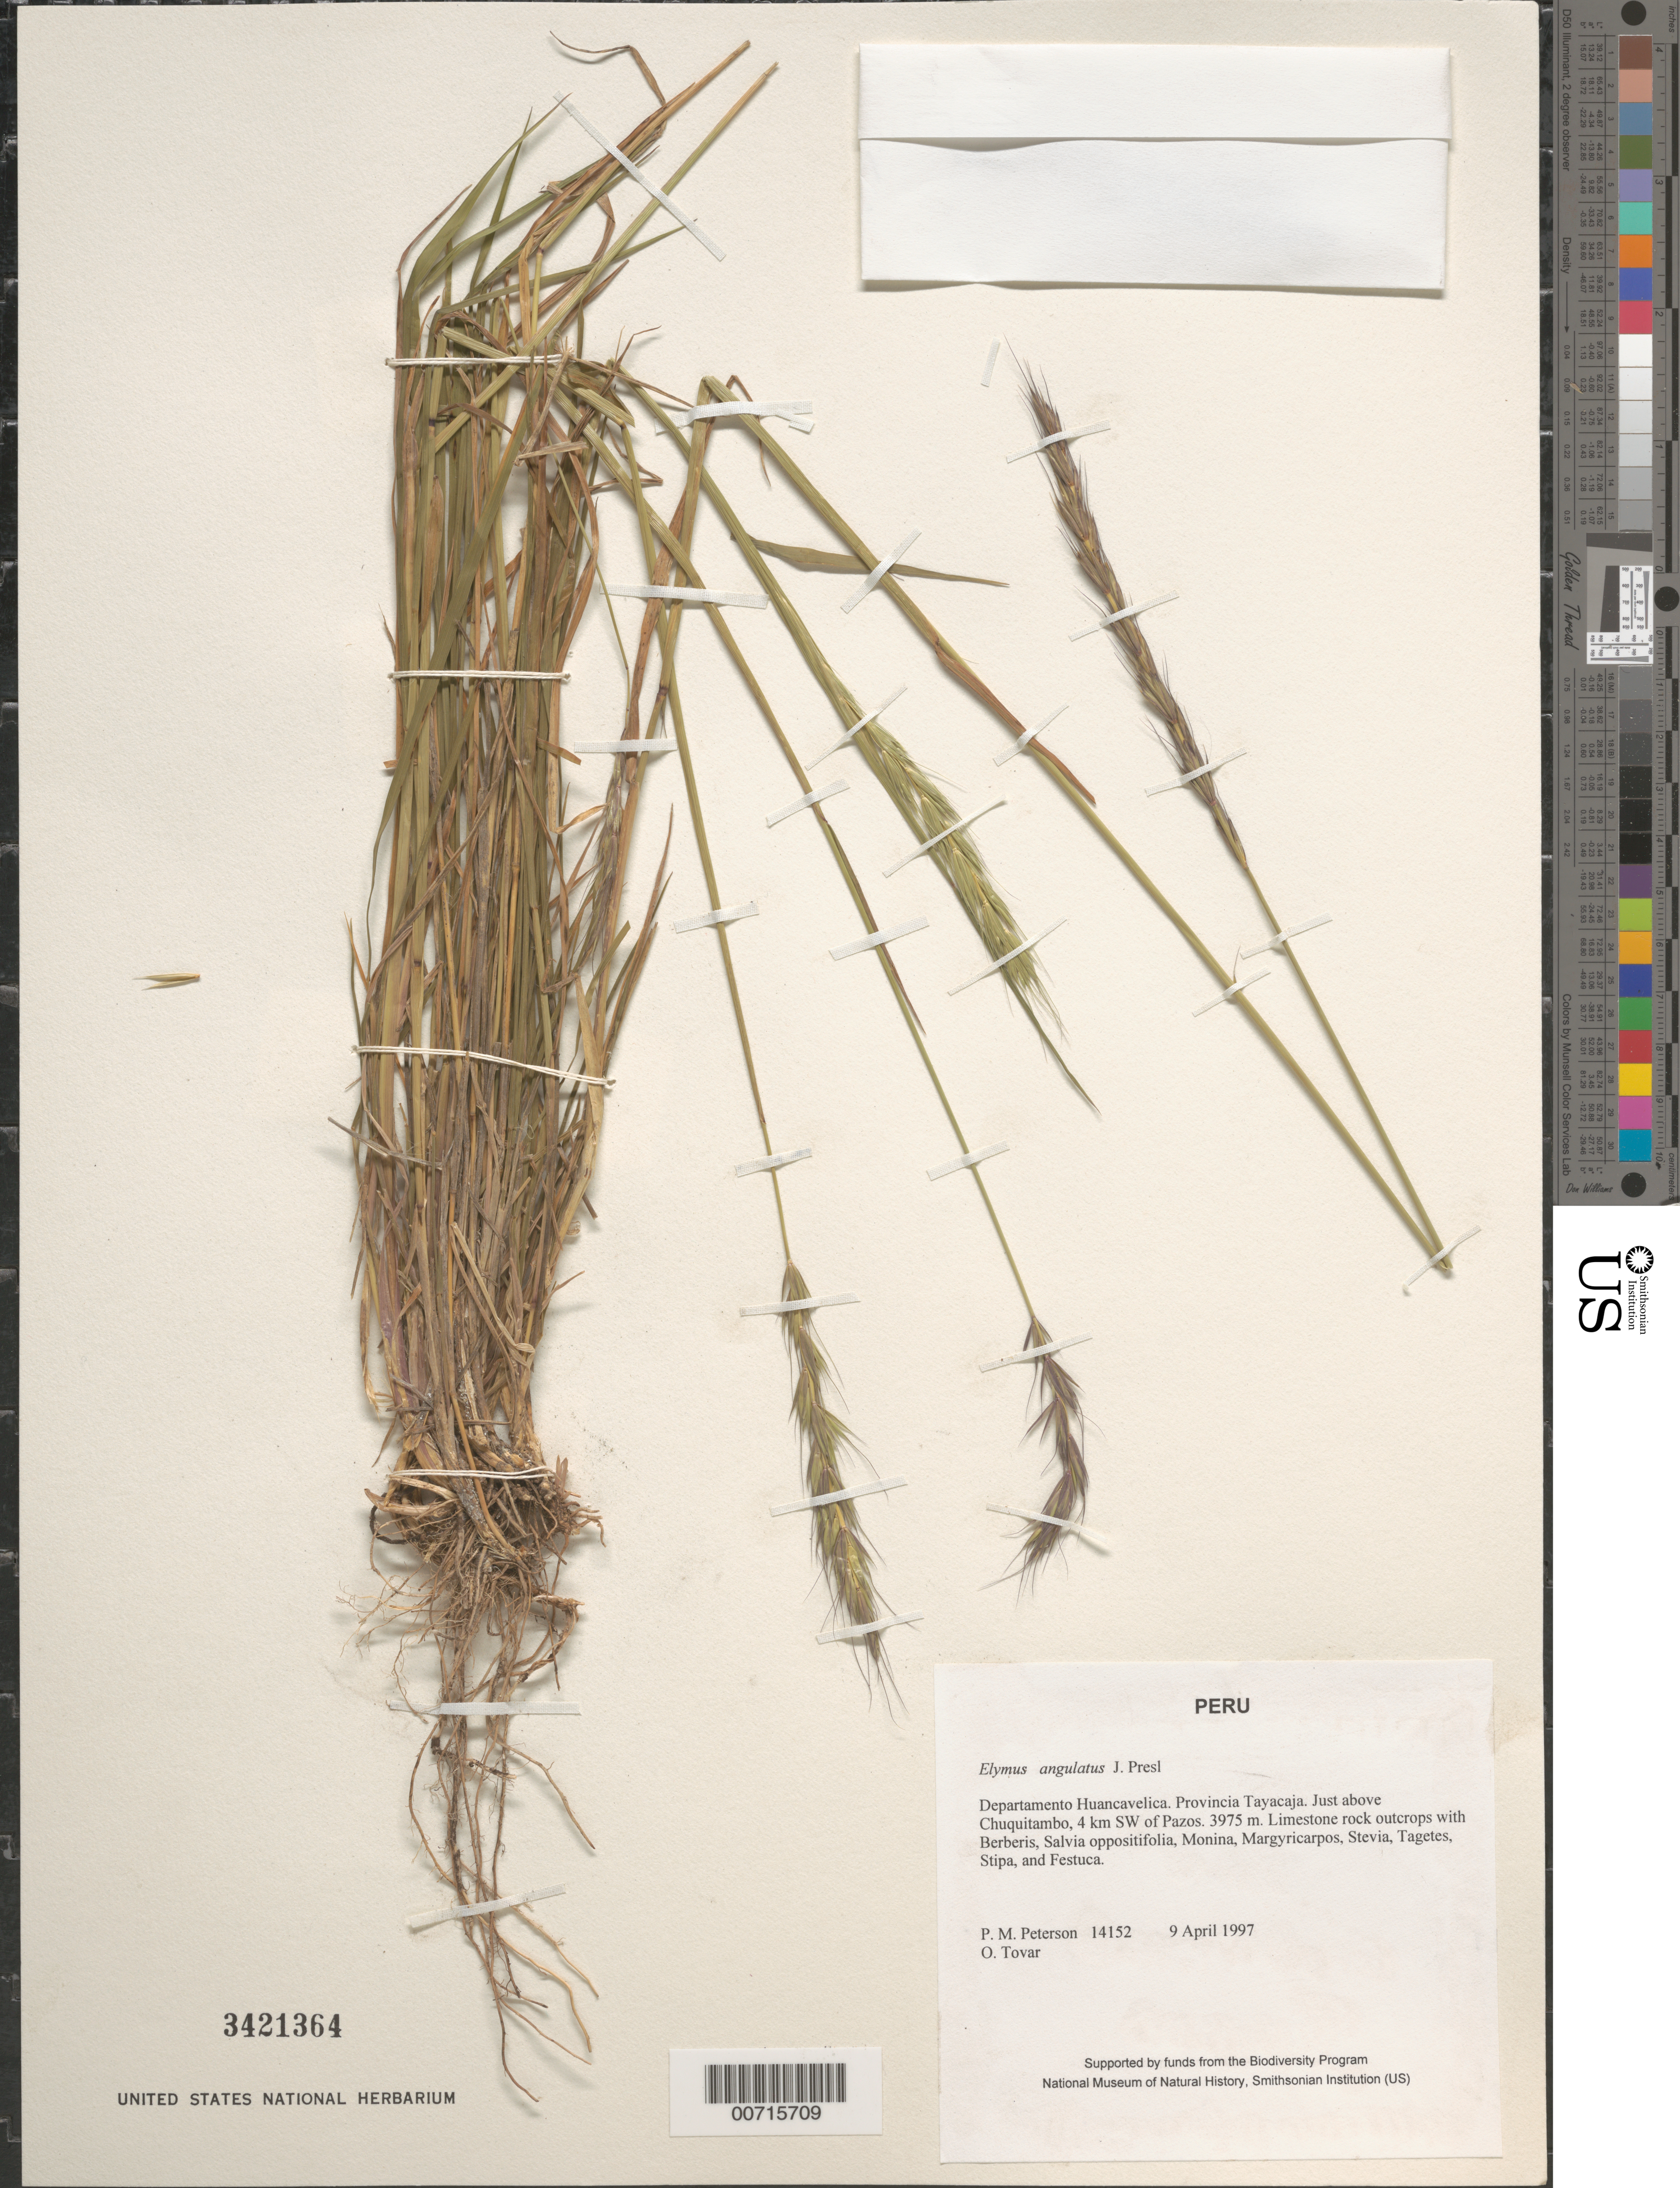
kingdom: Plantae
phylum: Tracheophyta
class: Liliopsida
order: Poales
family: Poaceae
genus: Elymus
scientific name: Elymus angulatus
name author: J. Presl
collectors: P. M. Peterson & Ó. Tovar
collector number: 14152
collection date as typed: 09 Apr 1997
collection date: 1997-04-09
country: Peru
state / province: Huancavelica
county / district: Tayacaja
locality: Just above Chuquitambo, 4 km SW of Pazos.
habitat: Limestone rock outcrops with Berberis, Salvia oppositifolia, Monina, Margyricarpos, Stevia, Tagetes, Stipa, and Festuca.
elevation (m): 3975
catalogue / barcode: US 3421364